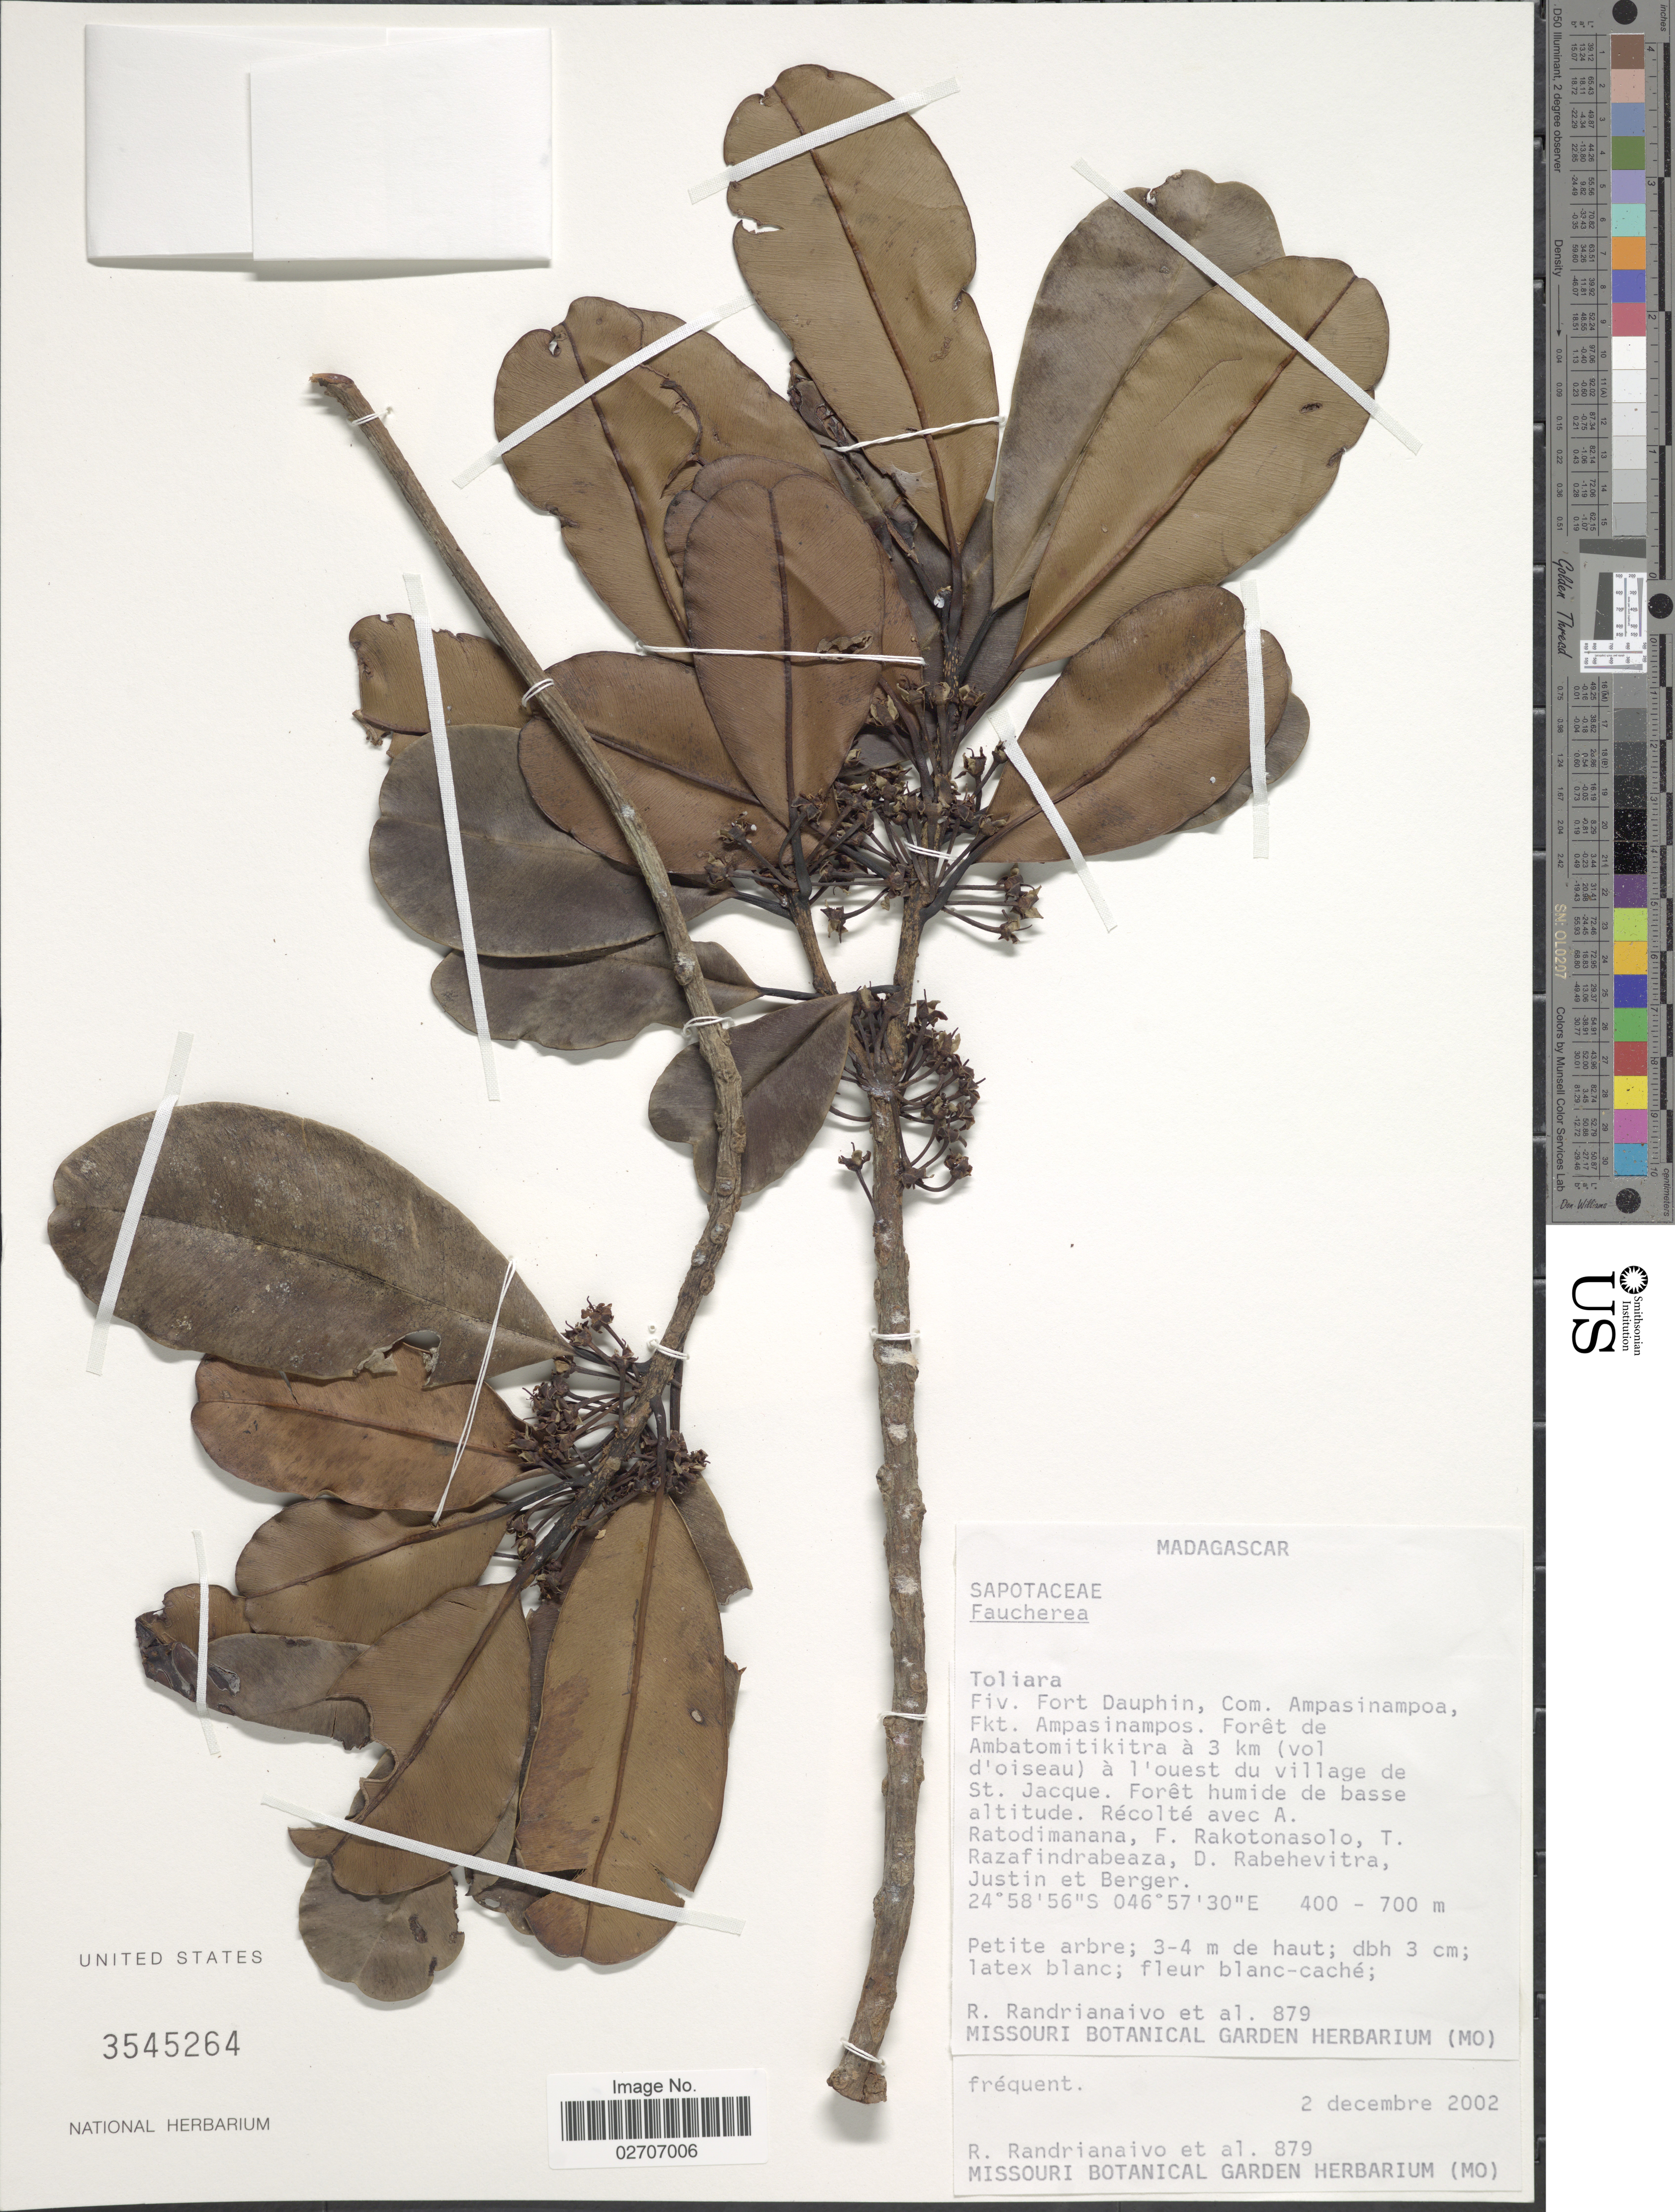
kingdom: Plantae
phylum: Tracheophyta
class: Magnoliopsida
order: Ericales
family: Sapotaceae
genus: Faucherea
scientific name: Faucherea sp.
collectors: R. Randrianaivo, A. Ratodimanana, F. Rakotonasolo, T. Razafindrabeaza & et al.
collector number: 879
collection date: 2002-12-02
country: Madagascar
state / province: Anosy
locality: Fiv. Fort Dauphin, Com Ampasinampoa, Fkt Ampasinampos. Forêt de Ambatomitikitra à 3 km (vol d'oiseau) à l'ouest du village de St Jacque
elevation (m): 400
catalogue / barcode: US 3545264